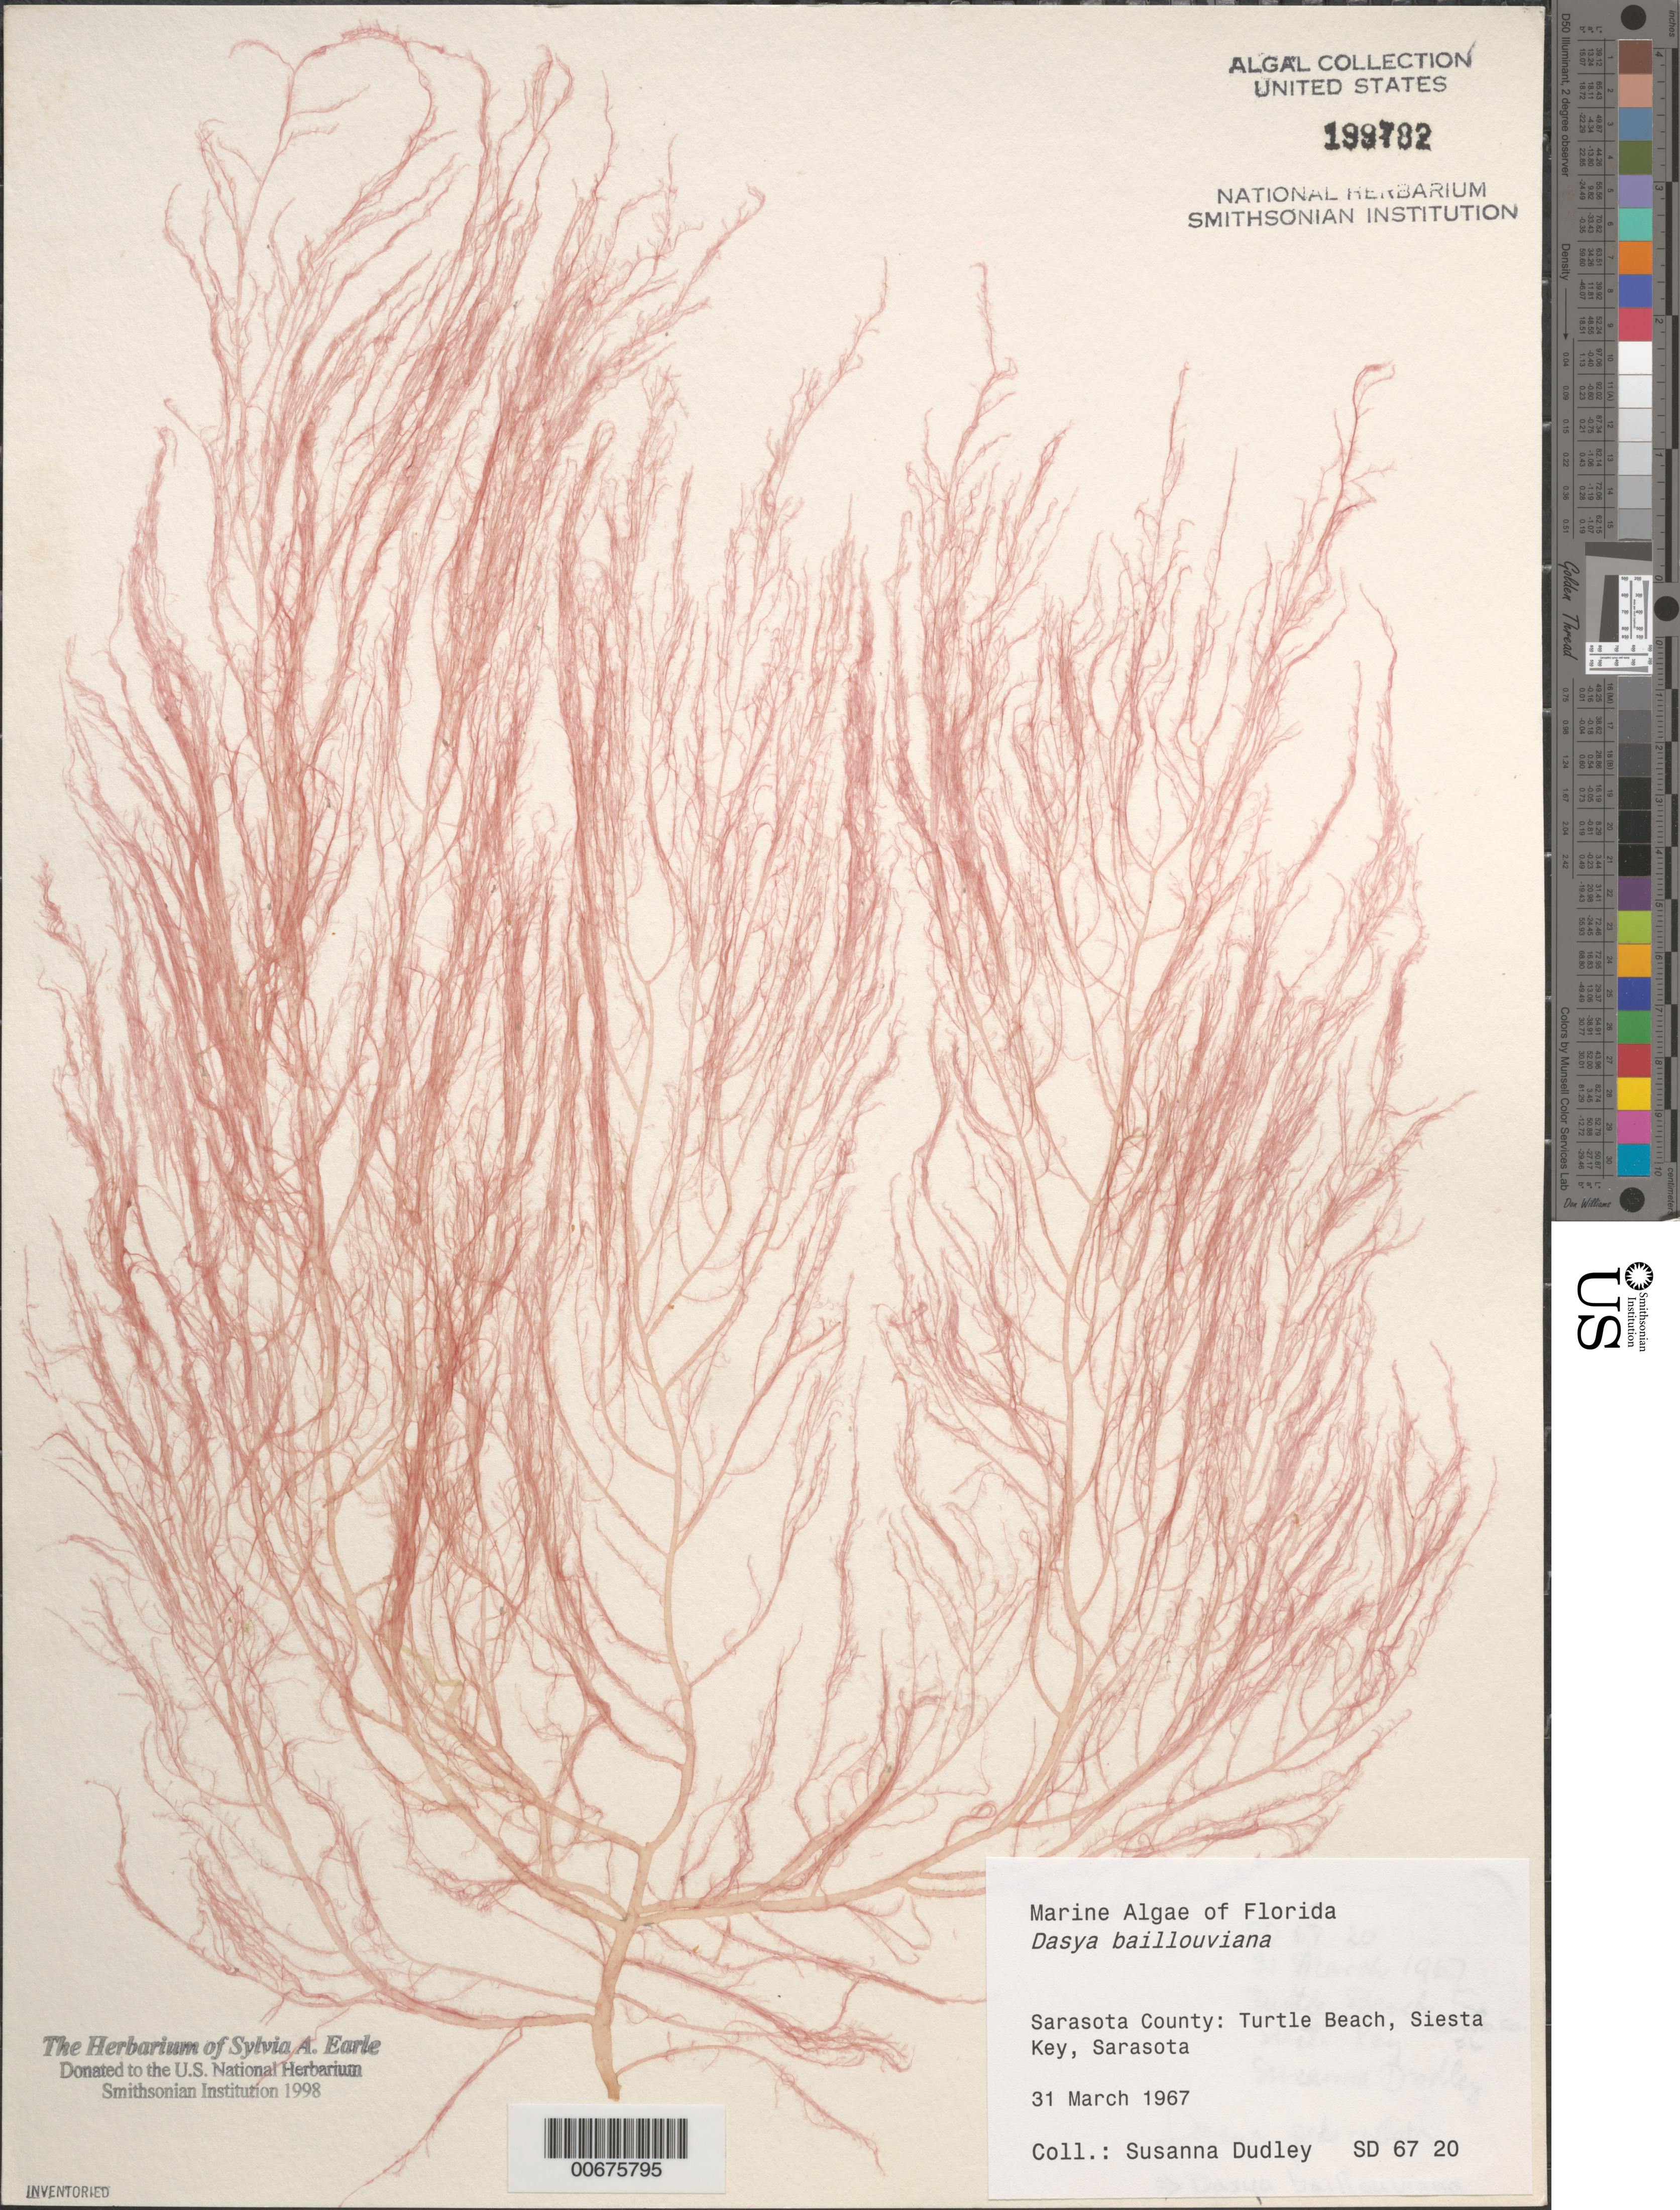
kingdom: Plantae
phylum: Rhodophyta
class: Florideophyceae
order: Ceramiales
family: Dasyaceae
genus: Dasya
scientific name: Dasya pedicellata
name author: (C. Agardh) C. Agardh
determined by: Algae name updating Project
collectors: S. Dudley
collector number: SD 67 20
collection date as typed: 31 Mar 1967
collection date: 1967-03-31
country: United States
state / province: Florida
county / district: Sarasota County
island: Siesta Key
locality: Turtle Beach, Sarasota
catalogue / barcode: US 199782